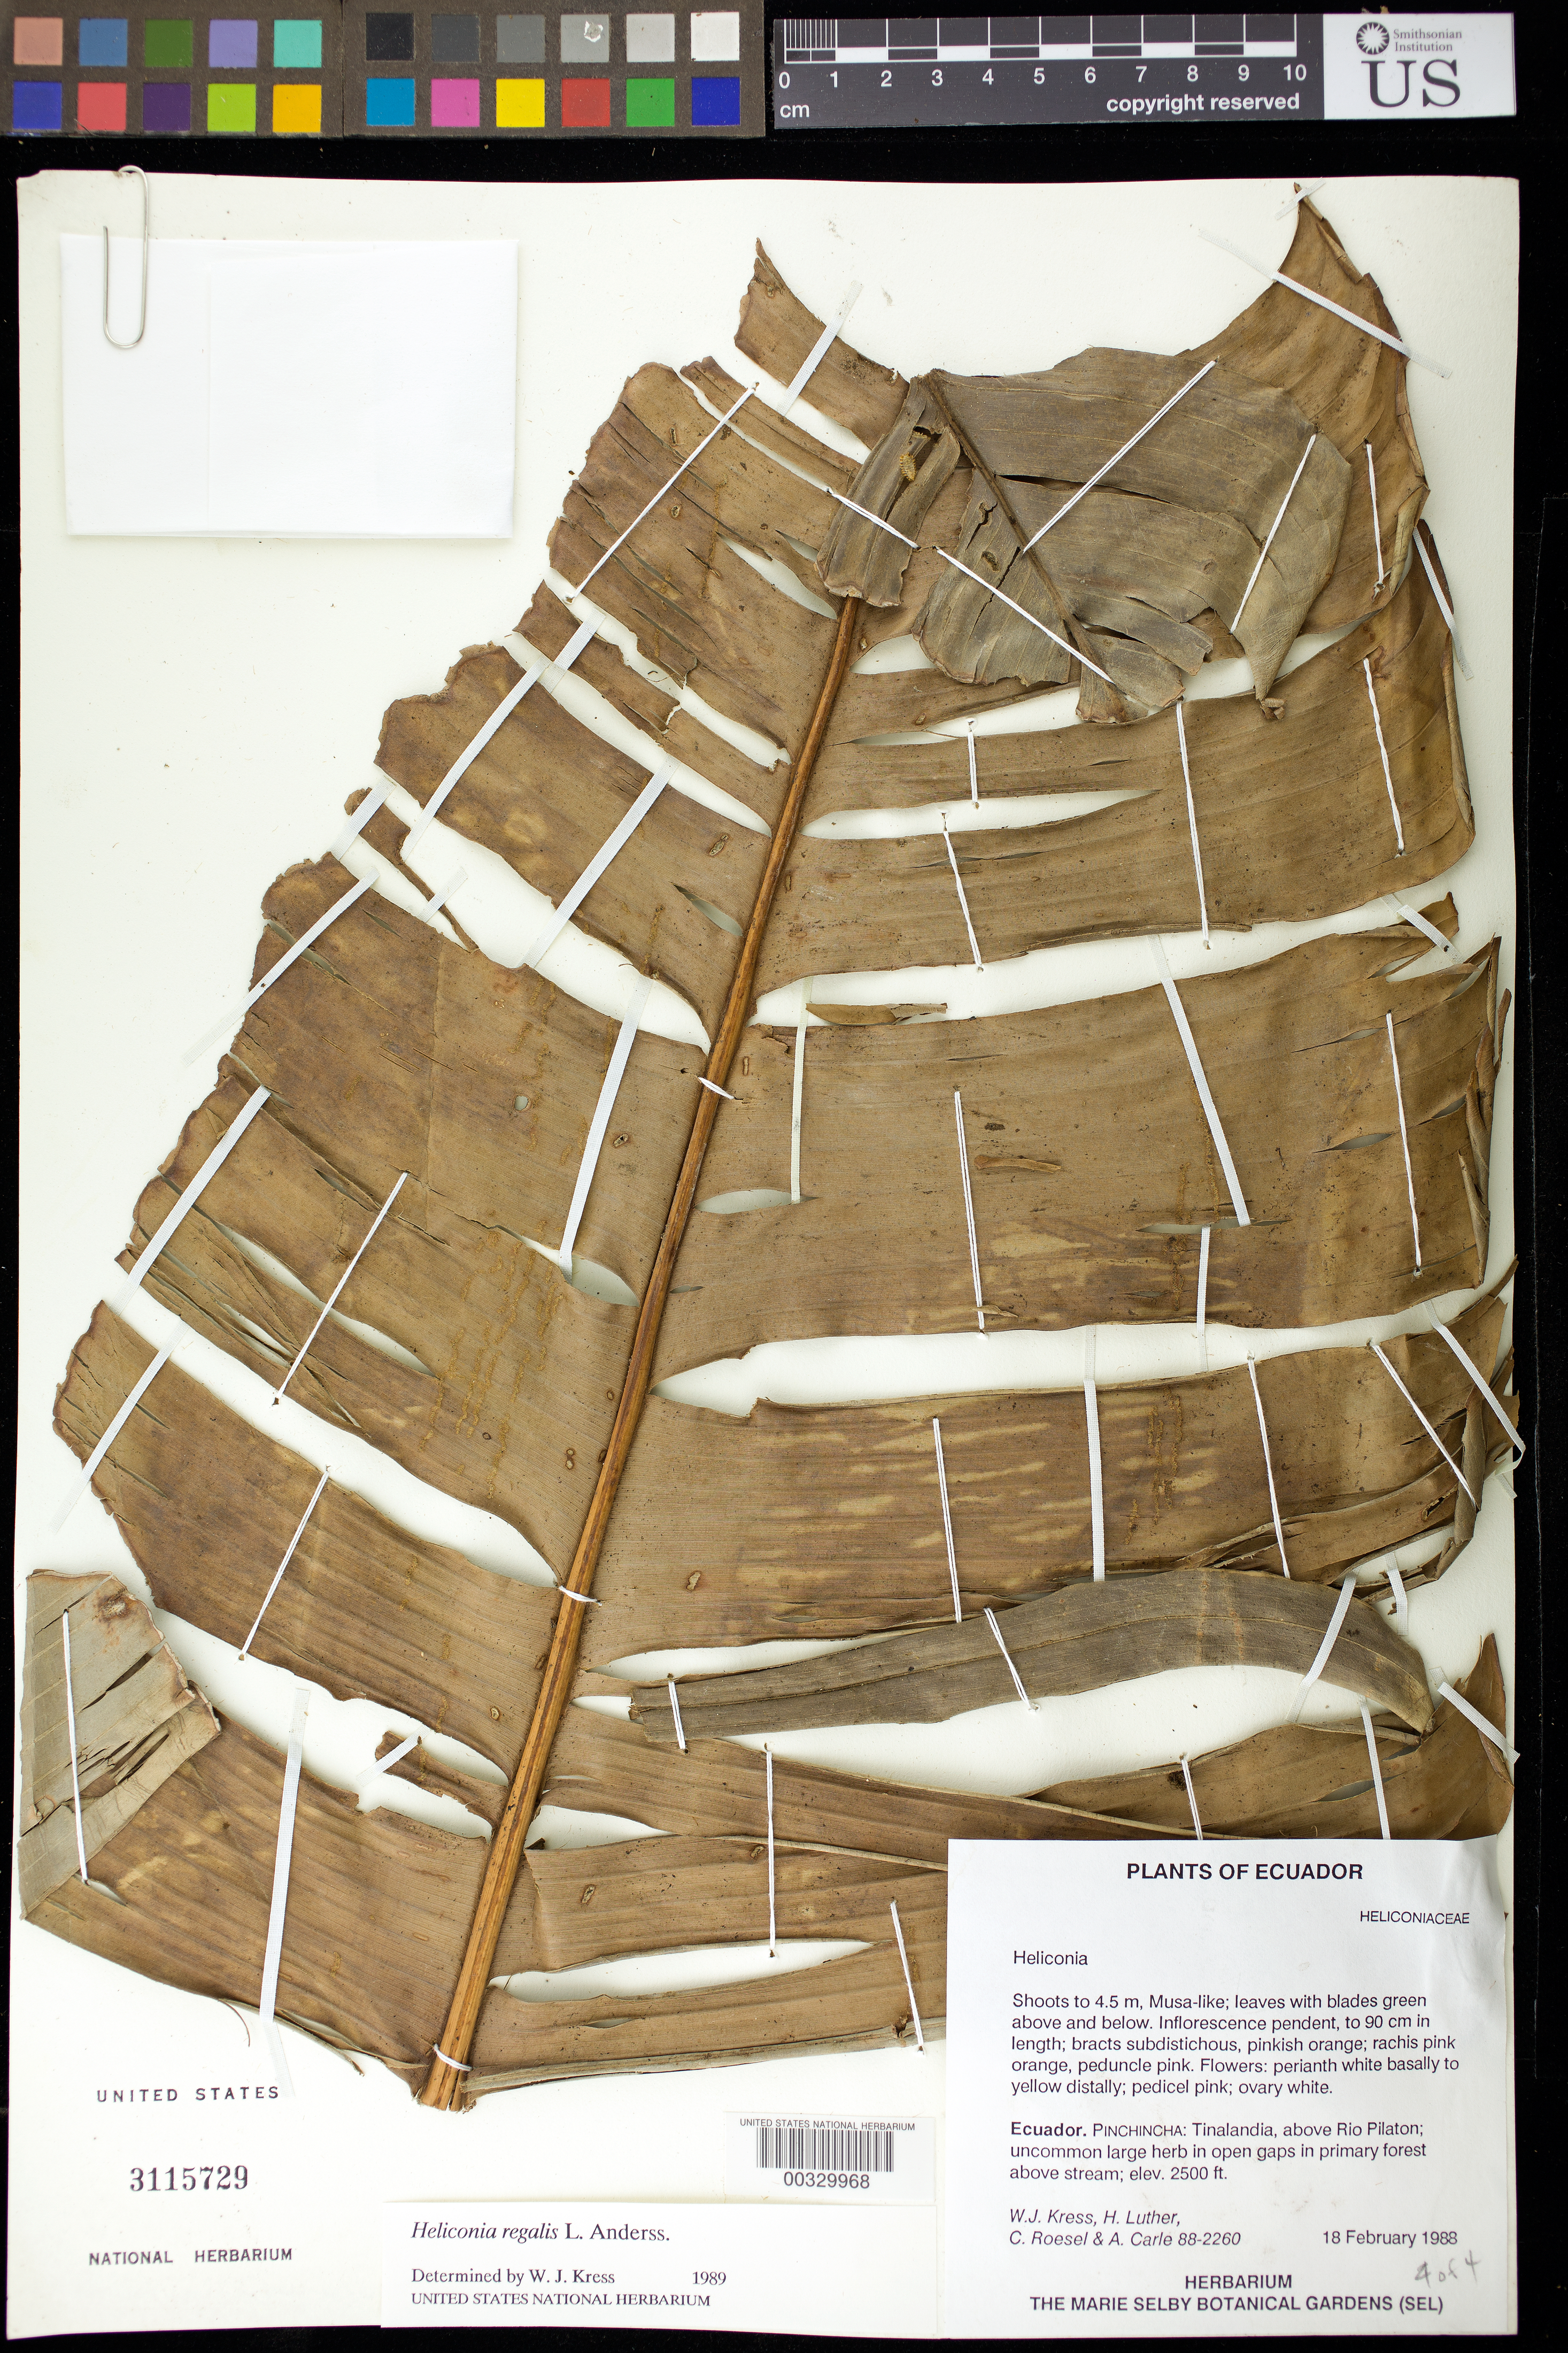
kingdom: Plantae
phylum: Tracheophyta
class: Liliopsida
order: Zingiberales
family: Heliconiaceae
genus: Heliconia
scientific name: Heliconia regalis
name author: L. Andersson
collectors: W. J. Kress, Harry E. Luther, C. S. Roesel & A. Carle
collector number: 88-2260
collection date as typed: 18 Feb 1988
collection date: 1988-02-18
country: Ecuador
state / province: Pichincha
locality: Tinalandia, above Rio pilaton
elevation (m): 762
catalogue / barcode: US 3115729